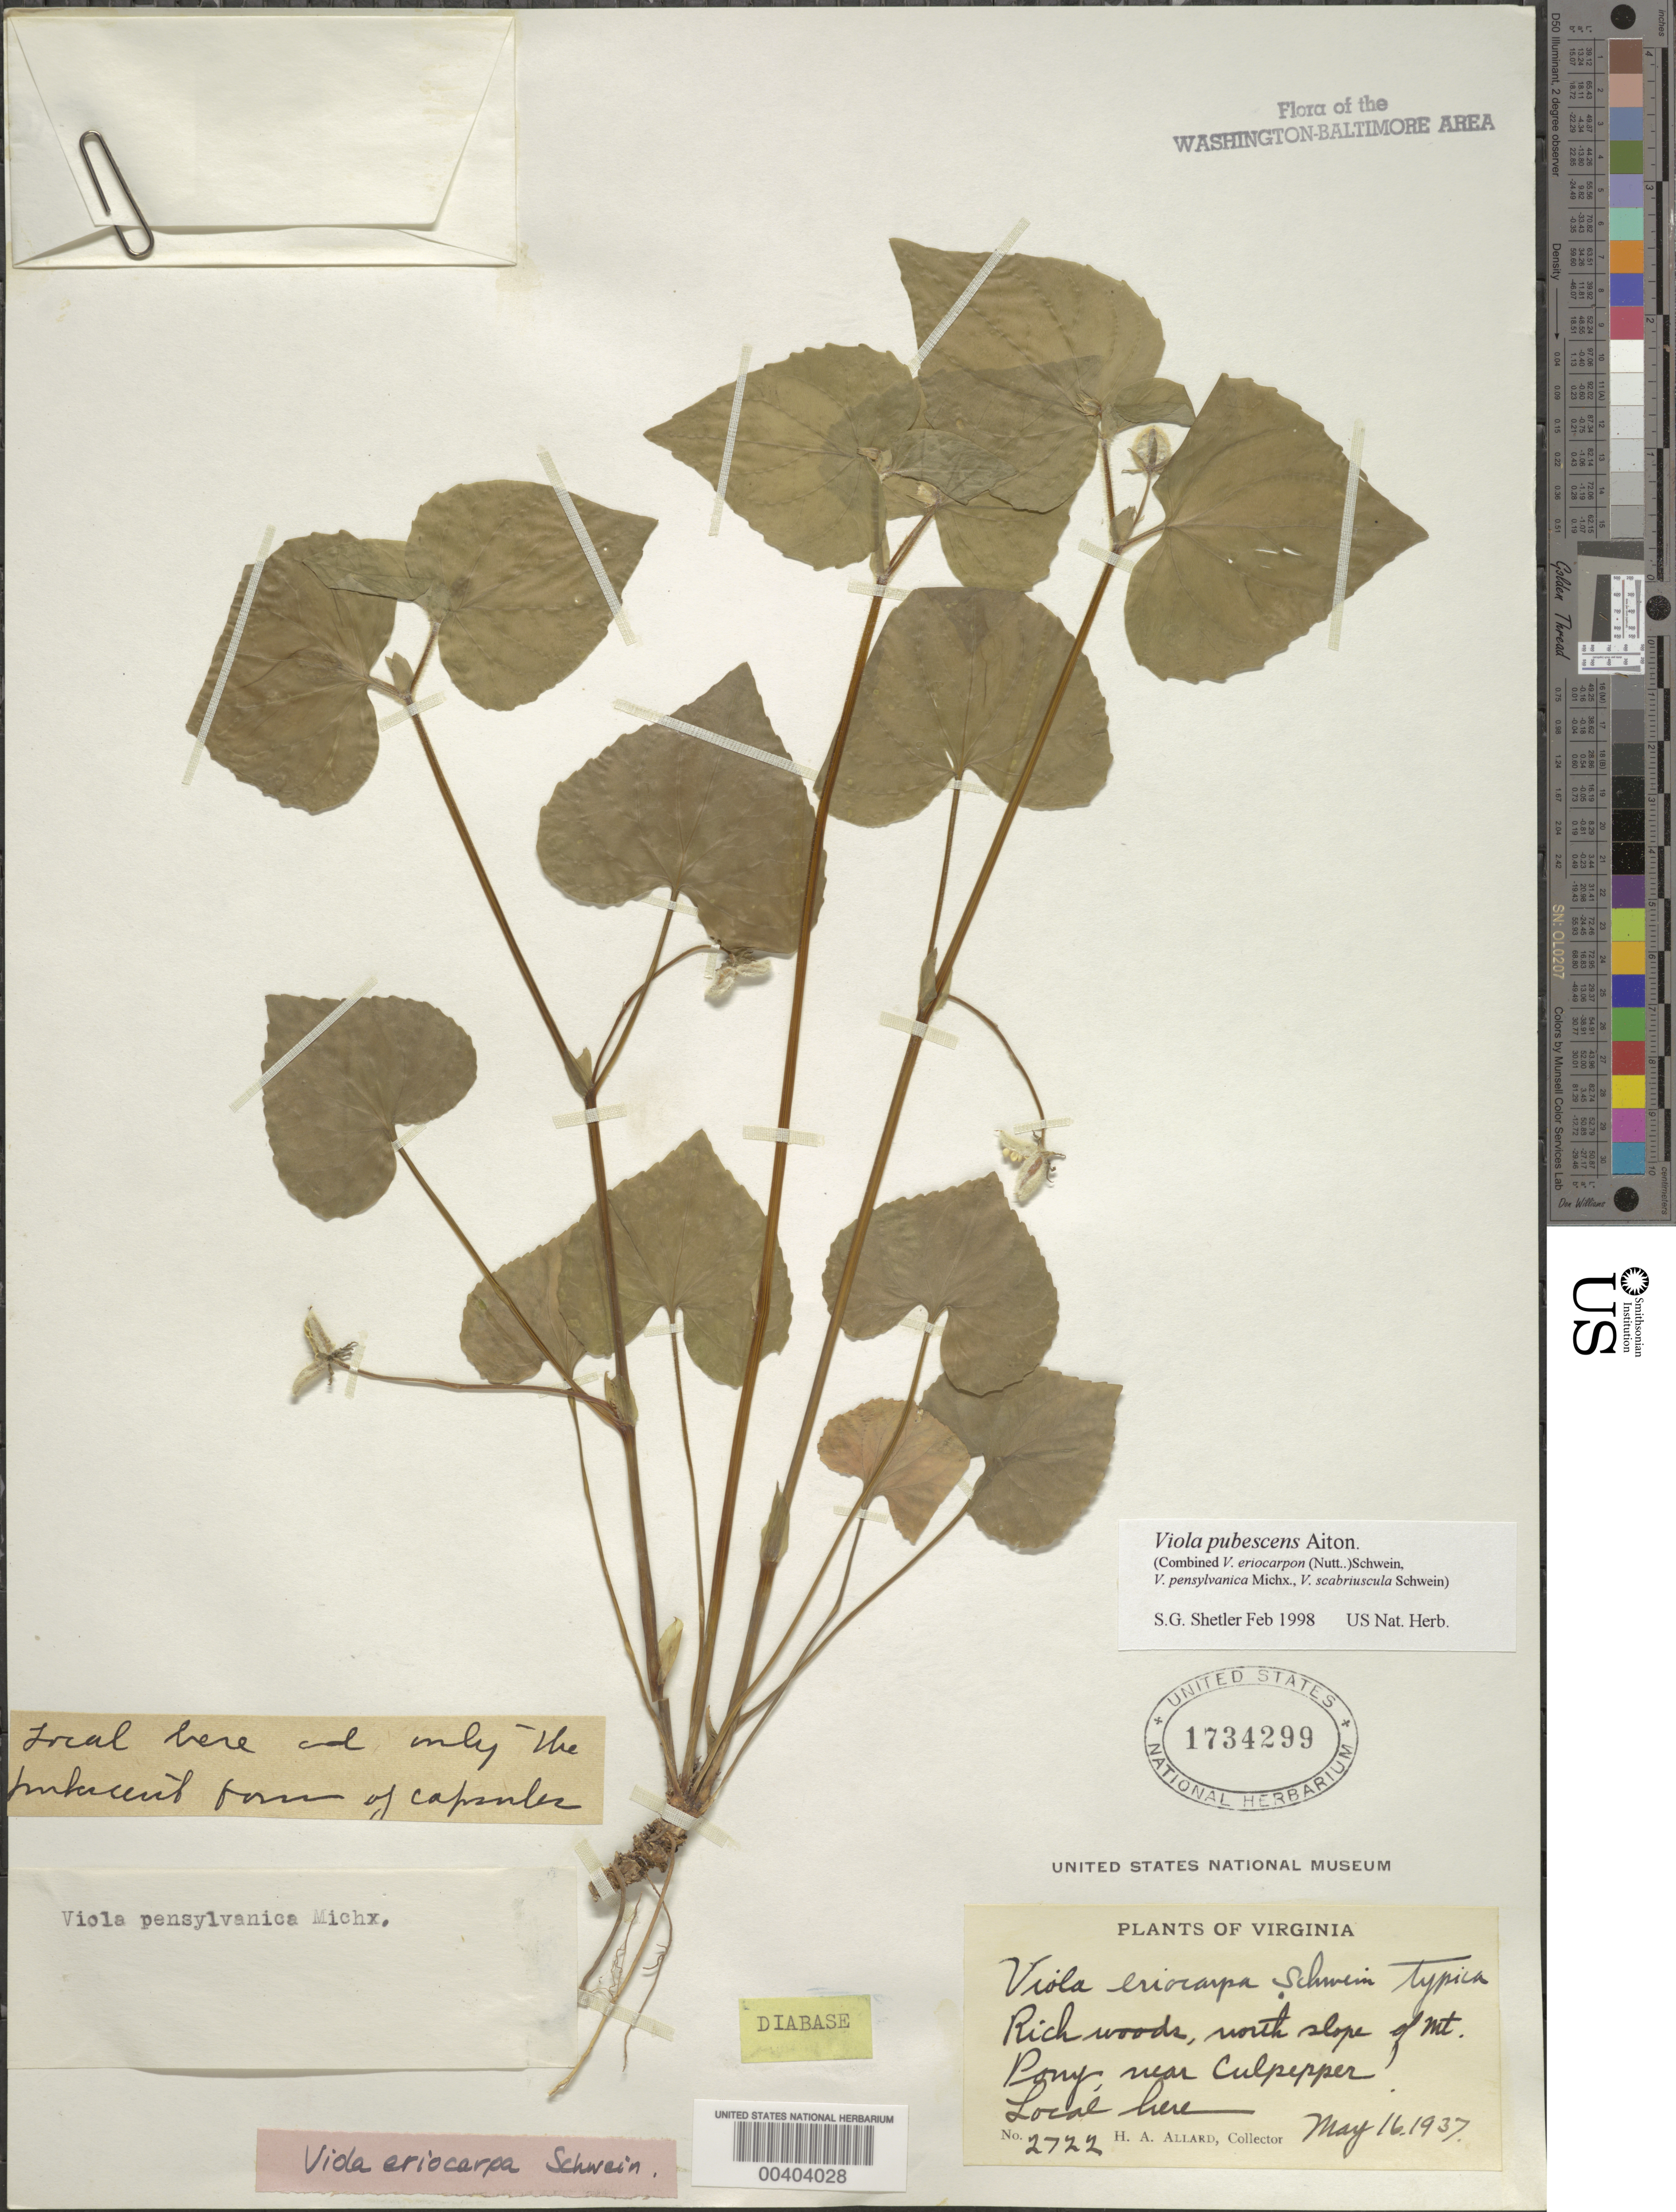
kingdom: Plantae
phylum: Tracheophyta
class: Magnoliopsida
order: Malpighiales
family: Violaceae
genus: Viola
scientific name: Viola pubescens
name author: Aiton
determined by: Shetler, Stanwyn G., (US), NMNH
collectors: H. A. Allard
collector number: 2722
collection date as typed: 16 May 1937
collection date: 1937-05-16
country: United States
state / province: Virginia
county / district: Culpeper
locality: Mount Pony, Culpepper vicinity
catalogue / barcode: US 1734299